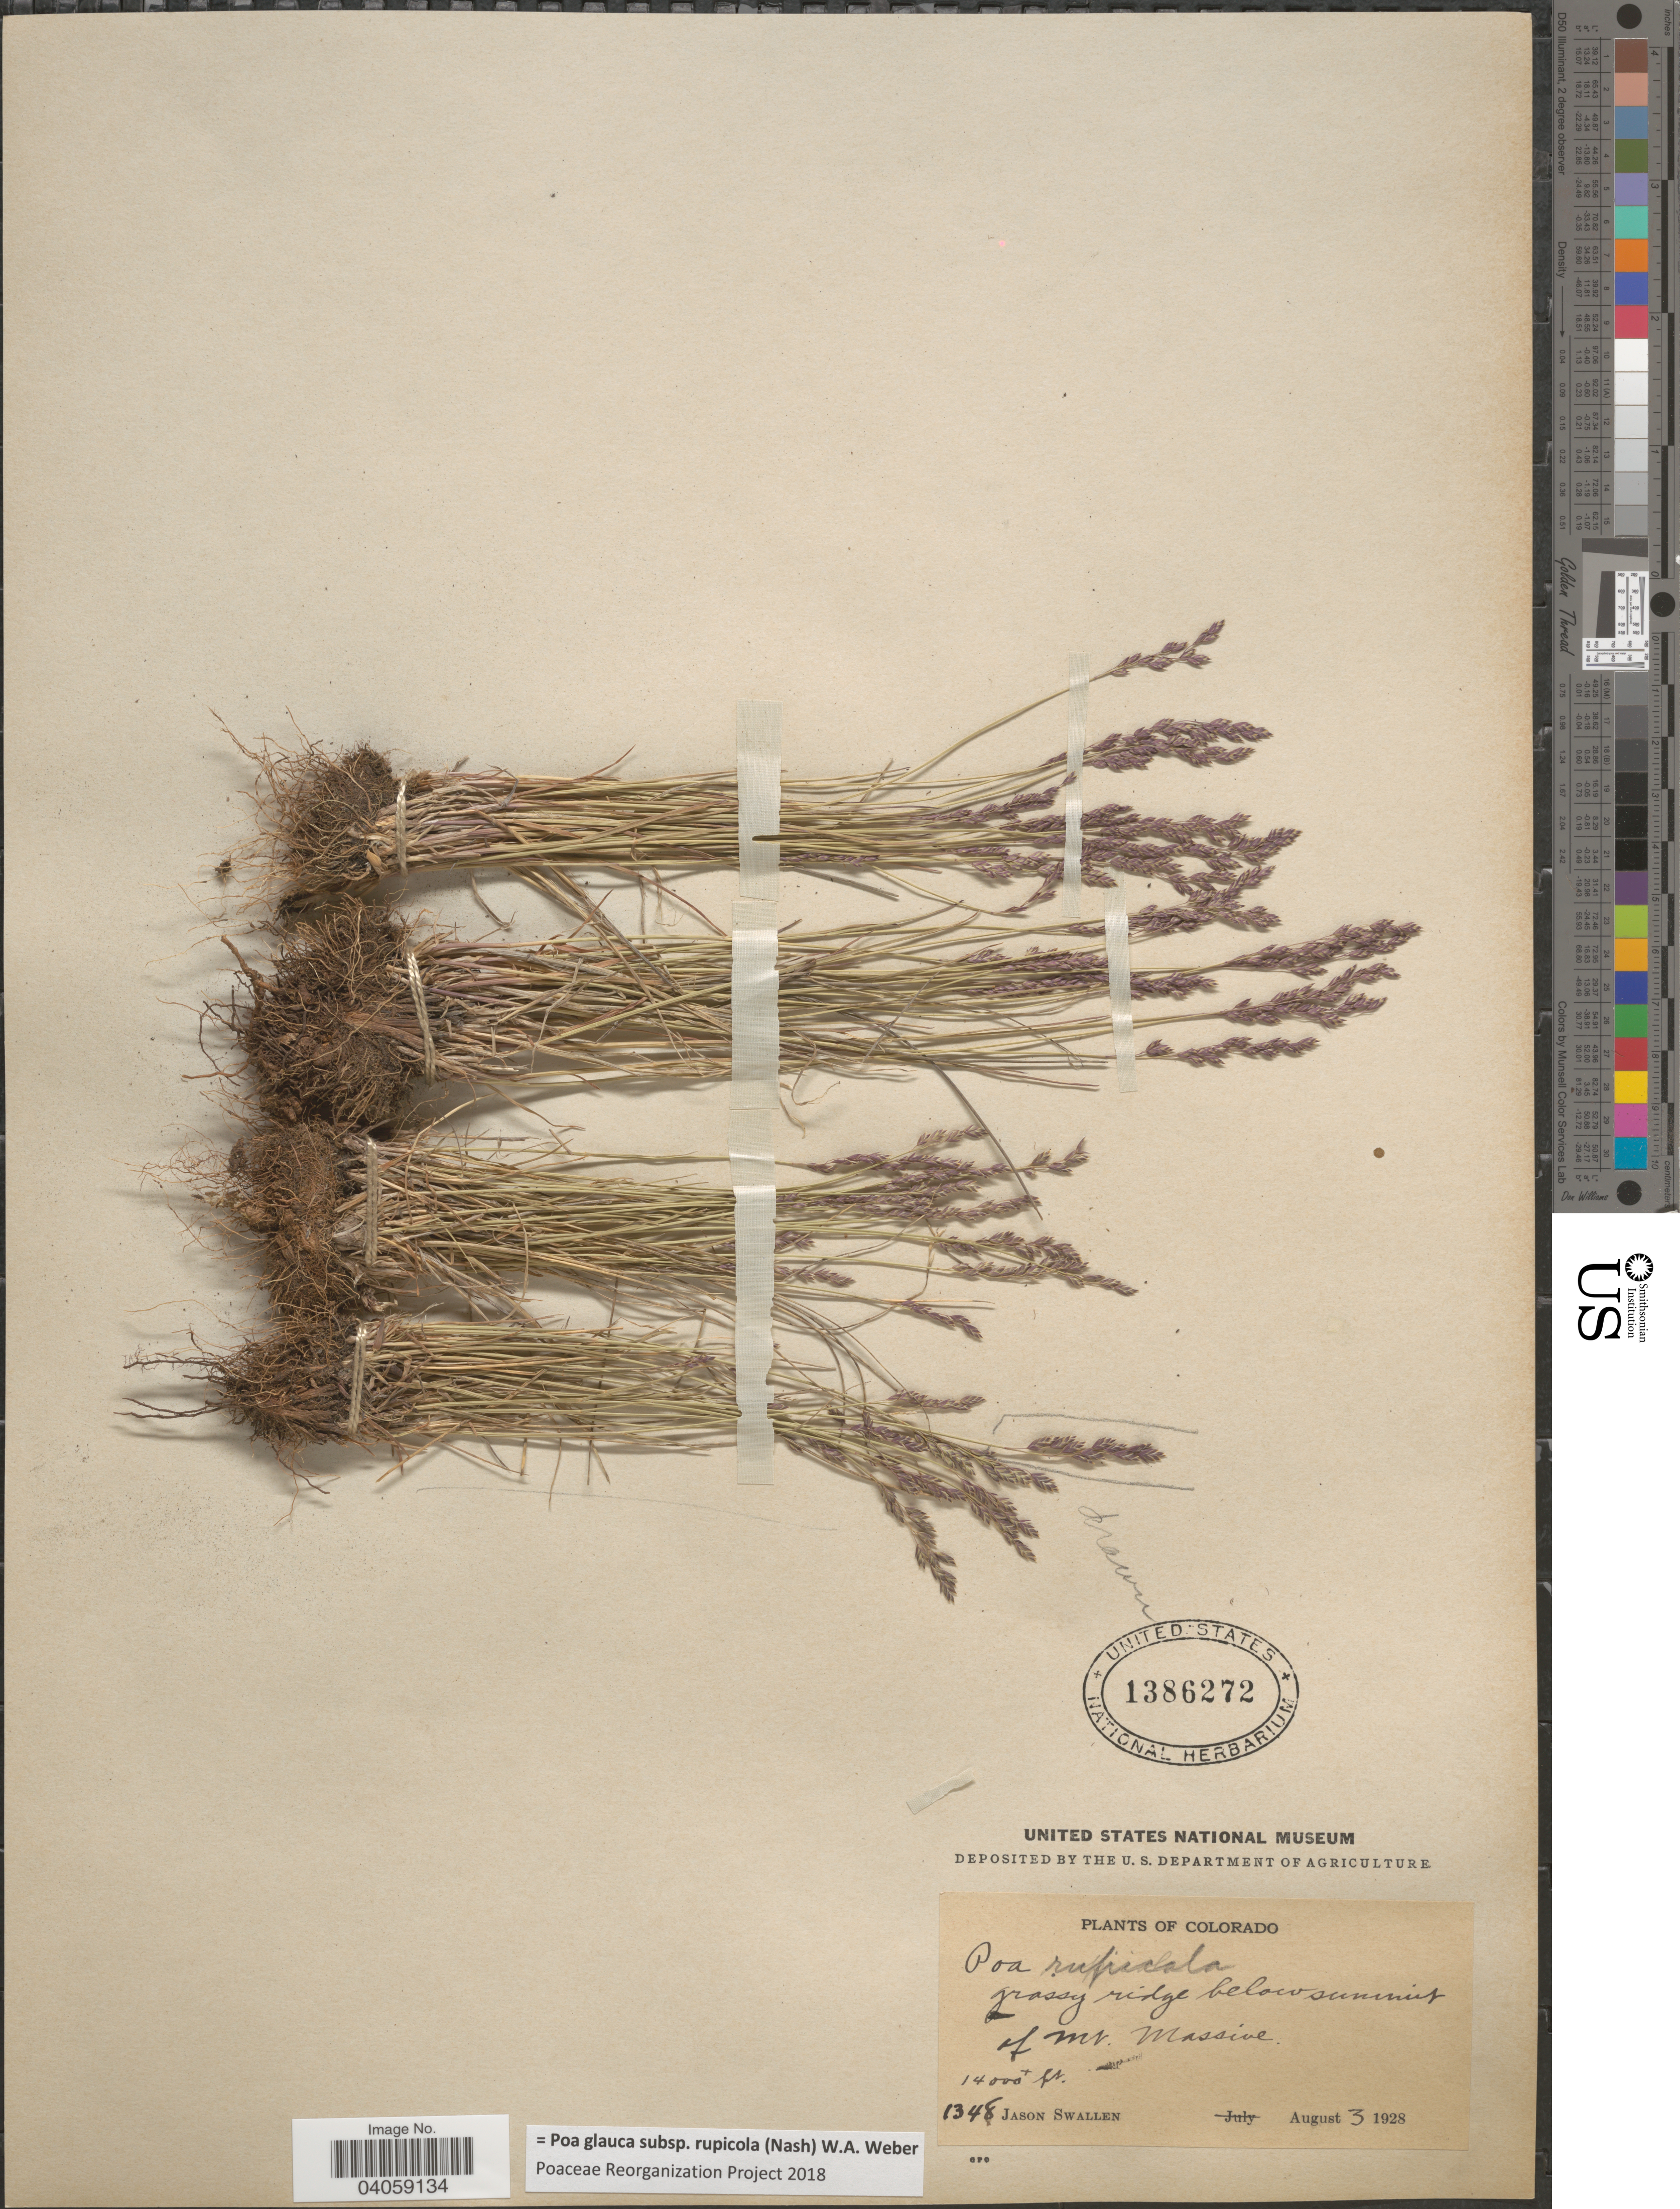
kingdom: Plantae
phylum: Tracheophyta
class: Liliopsida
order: Poales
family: Poaceae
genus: Poa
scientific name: Poa glauca subsp. rupicola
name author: (Nash) W.A. Weber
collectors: J. R. Swallen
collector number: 1348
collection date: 1928-08-03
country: United States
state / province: Colorado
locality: Grassy ridge below summit of Mt. Massive.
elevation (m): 4267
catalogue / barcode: US 1386272